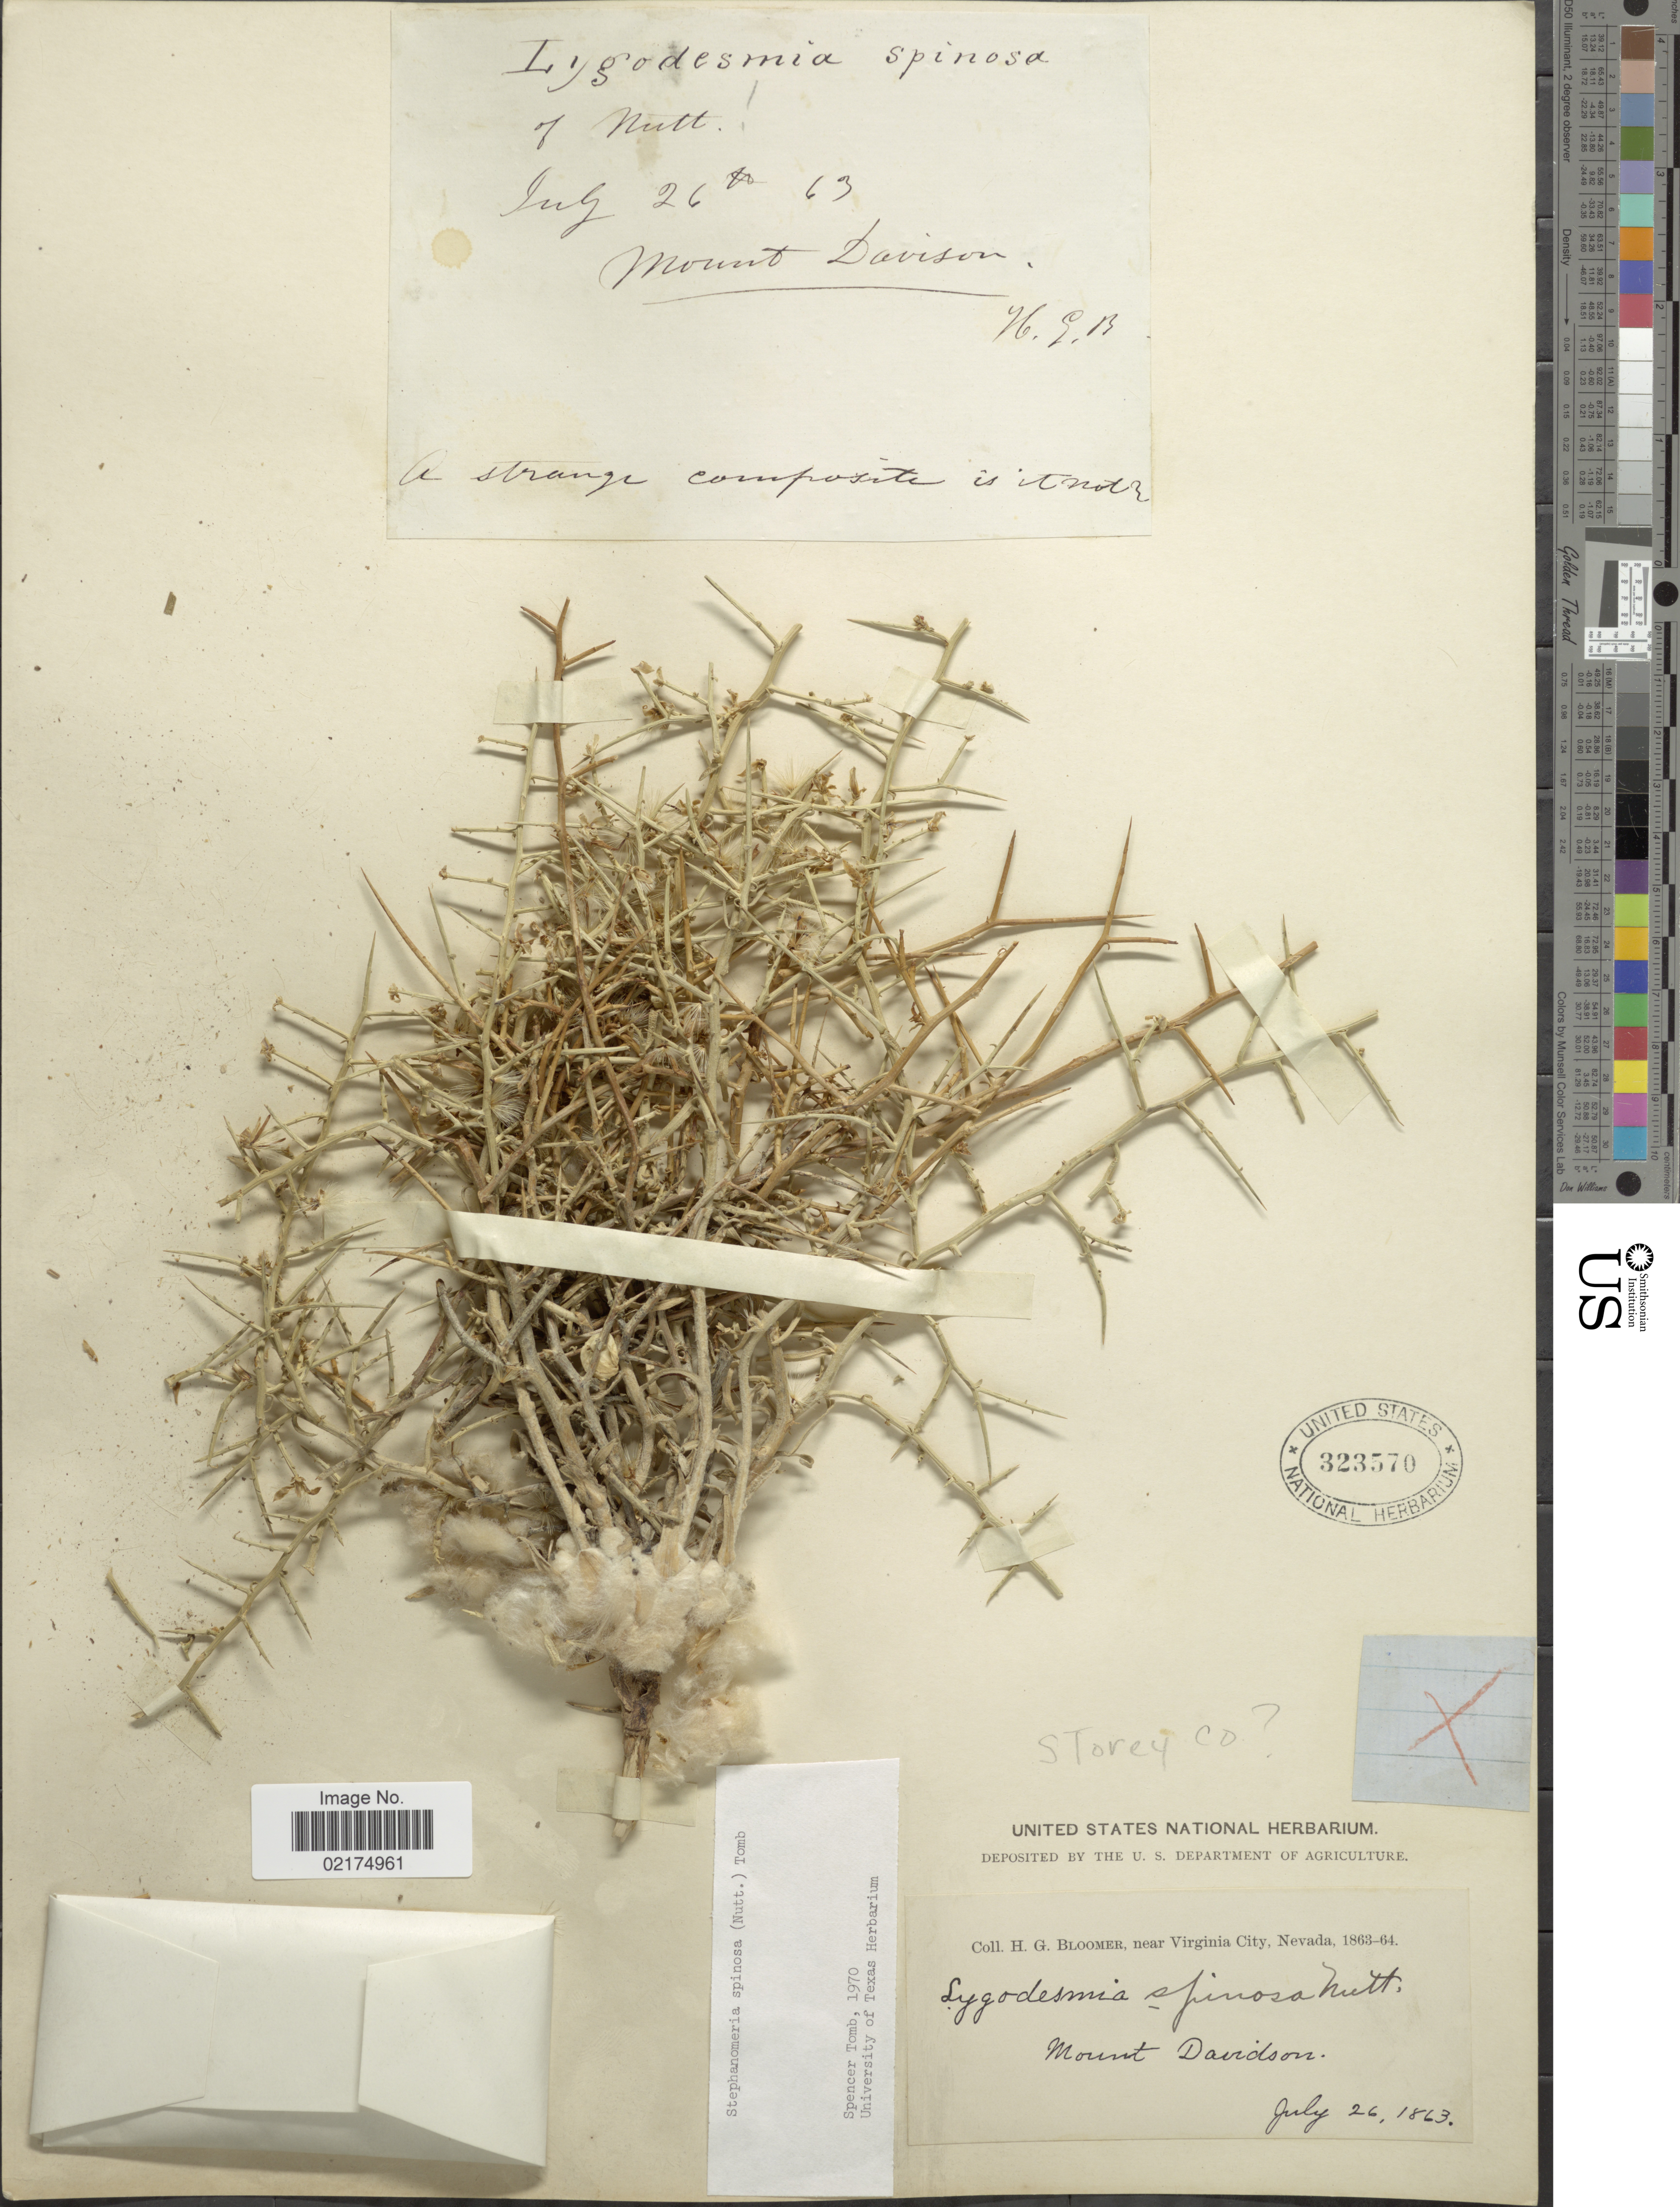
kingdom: Plantae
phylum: Tracheophyta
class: Magnoliopsida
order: Asterales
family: Asteraceae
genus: Pleiacanthus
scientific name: Pleiacanthus spinosus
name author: (Nutt.) Rydb.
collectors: H. Bloomer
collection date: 1863-07-26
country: United States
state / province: Nevada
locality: Near Virginia City, Mount Davidson, Storey Co.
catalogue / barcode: US 323570